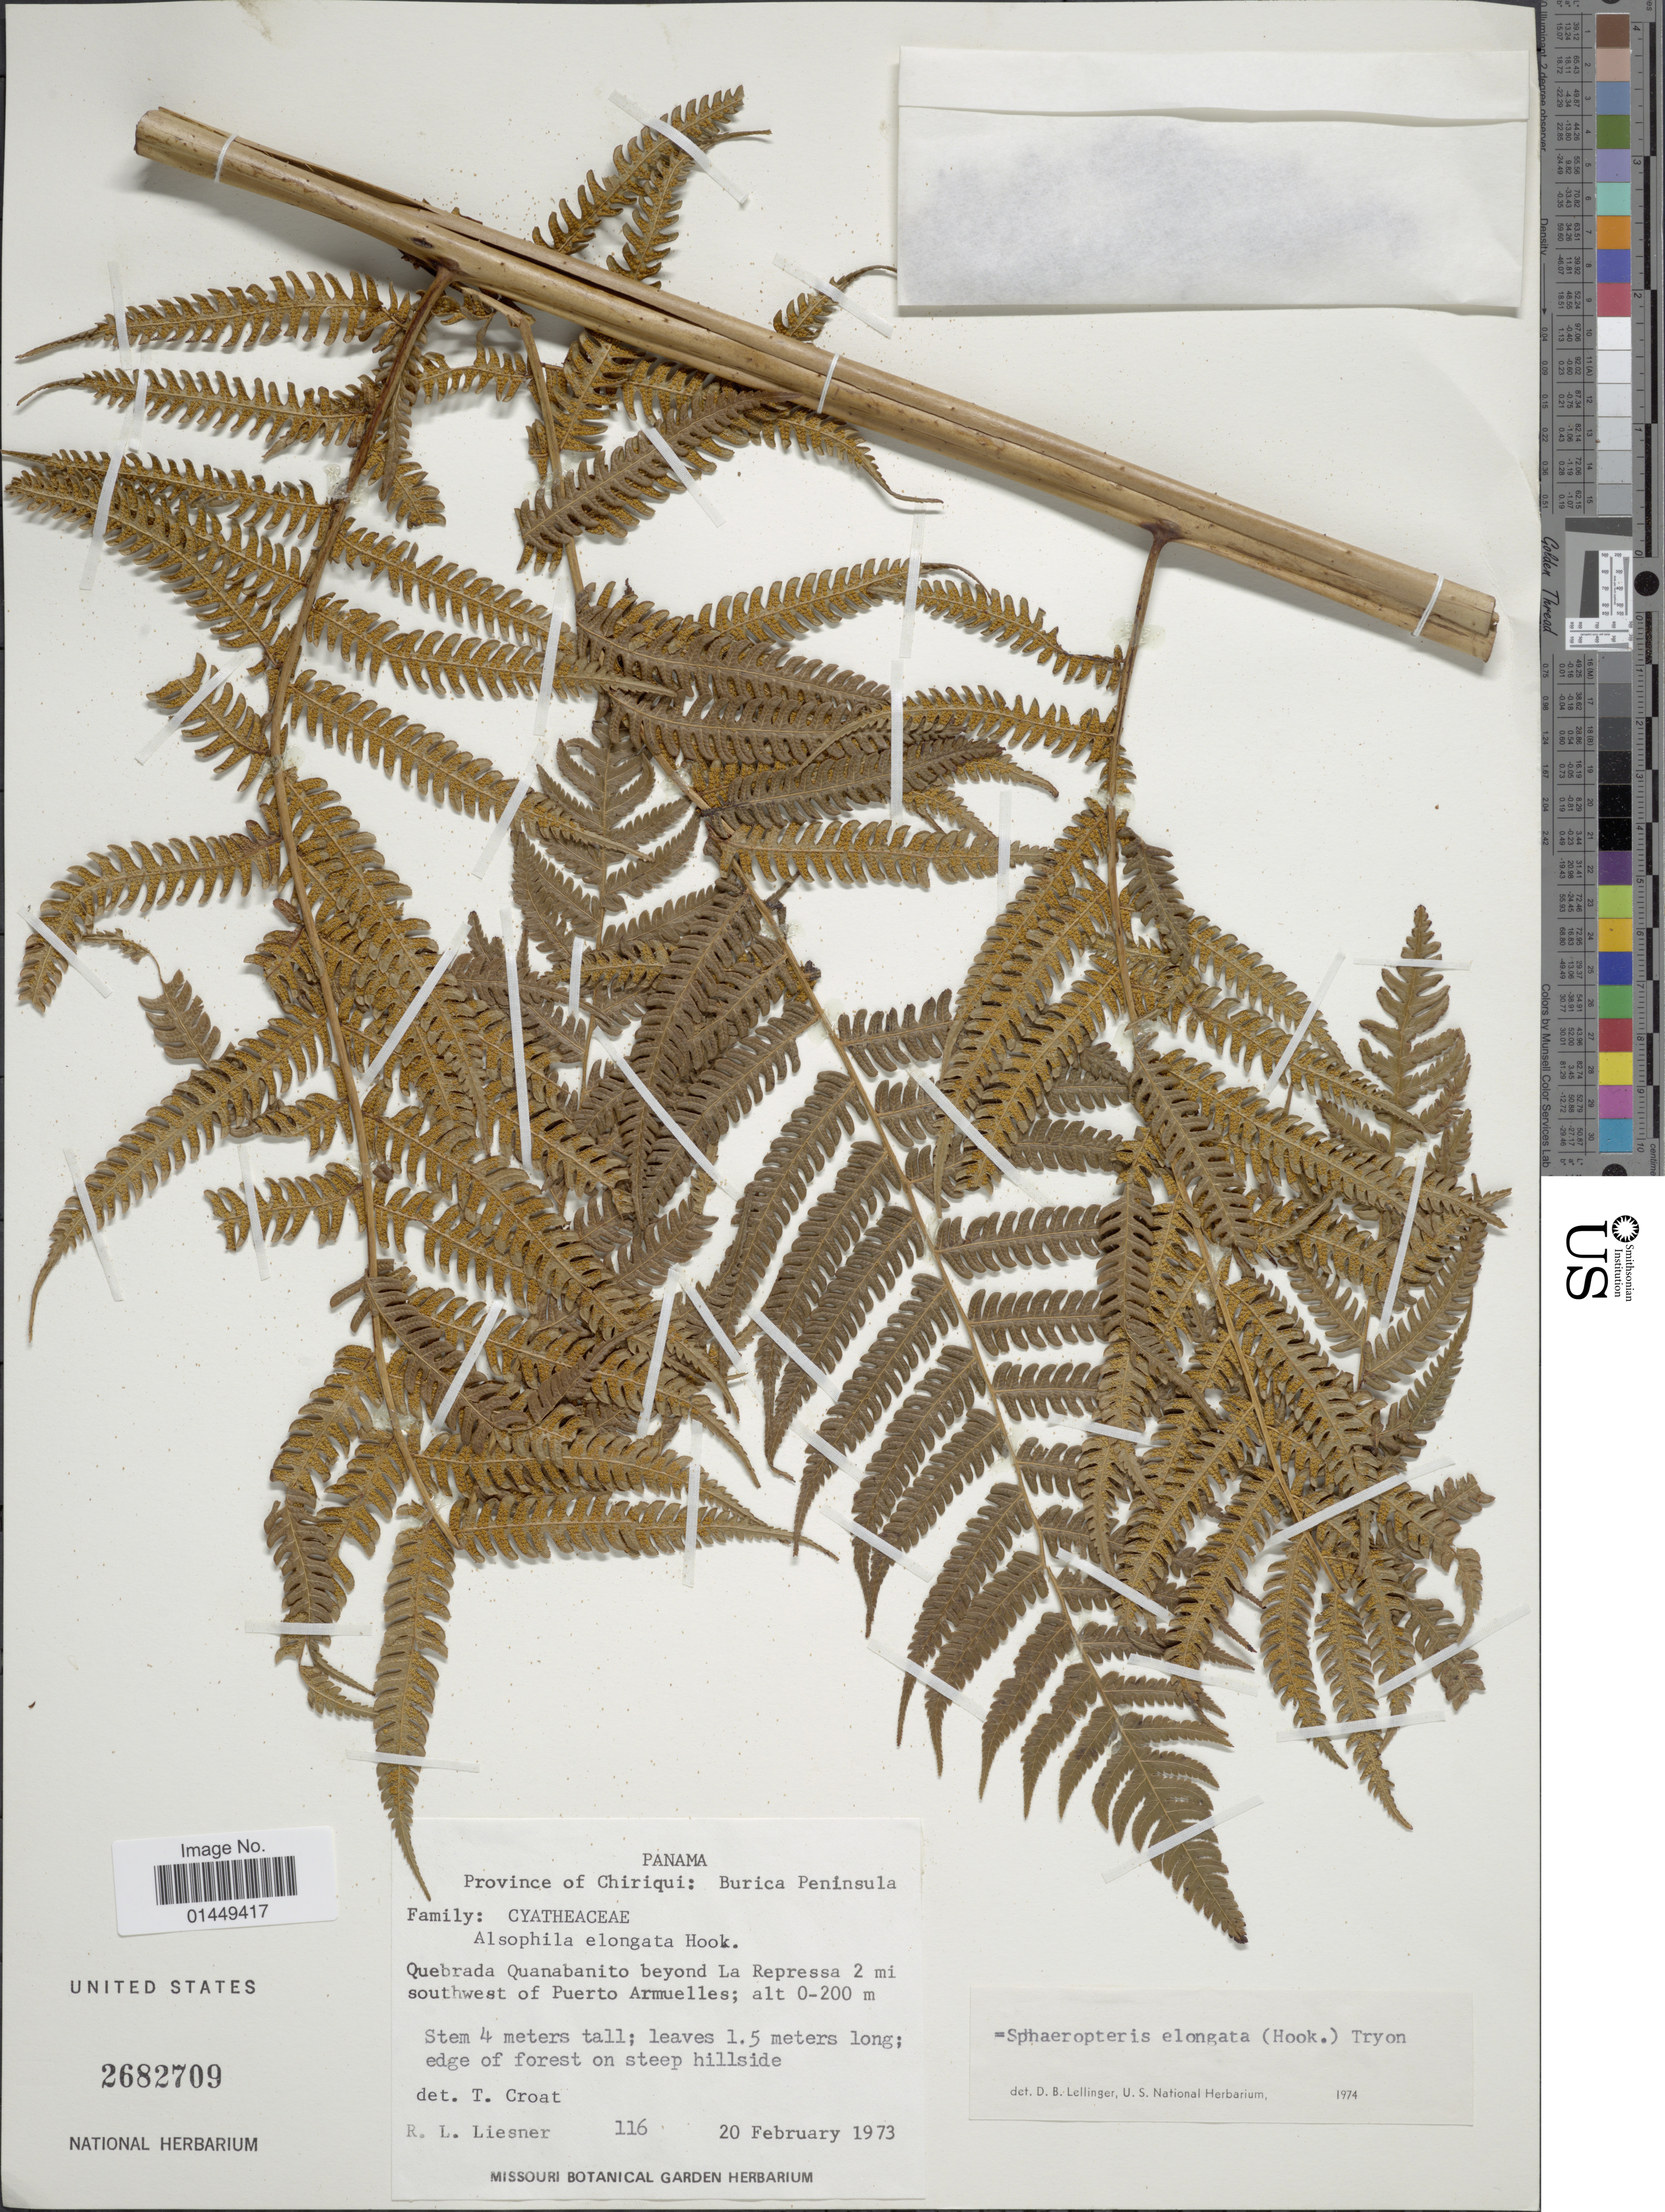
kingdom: Plantae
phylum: Tracheophyta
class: Polypodiopsida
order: Cyatheales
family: Cyatheaceae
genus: Cyathea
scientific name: Cyathea poeppigii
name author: (Hook.) Domin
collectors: R. L. Liesner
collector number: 116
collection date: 1973-02-20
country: Panama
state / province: Chiriqui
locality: Province of Chiriqui: Burica Peninsula. Quebrada Quanabanito beyond La Repressa 2 mi southwest of Puerto Armuelles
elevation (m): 0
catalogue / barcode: US 2682709